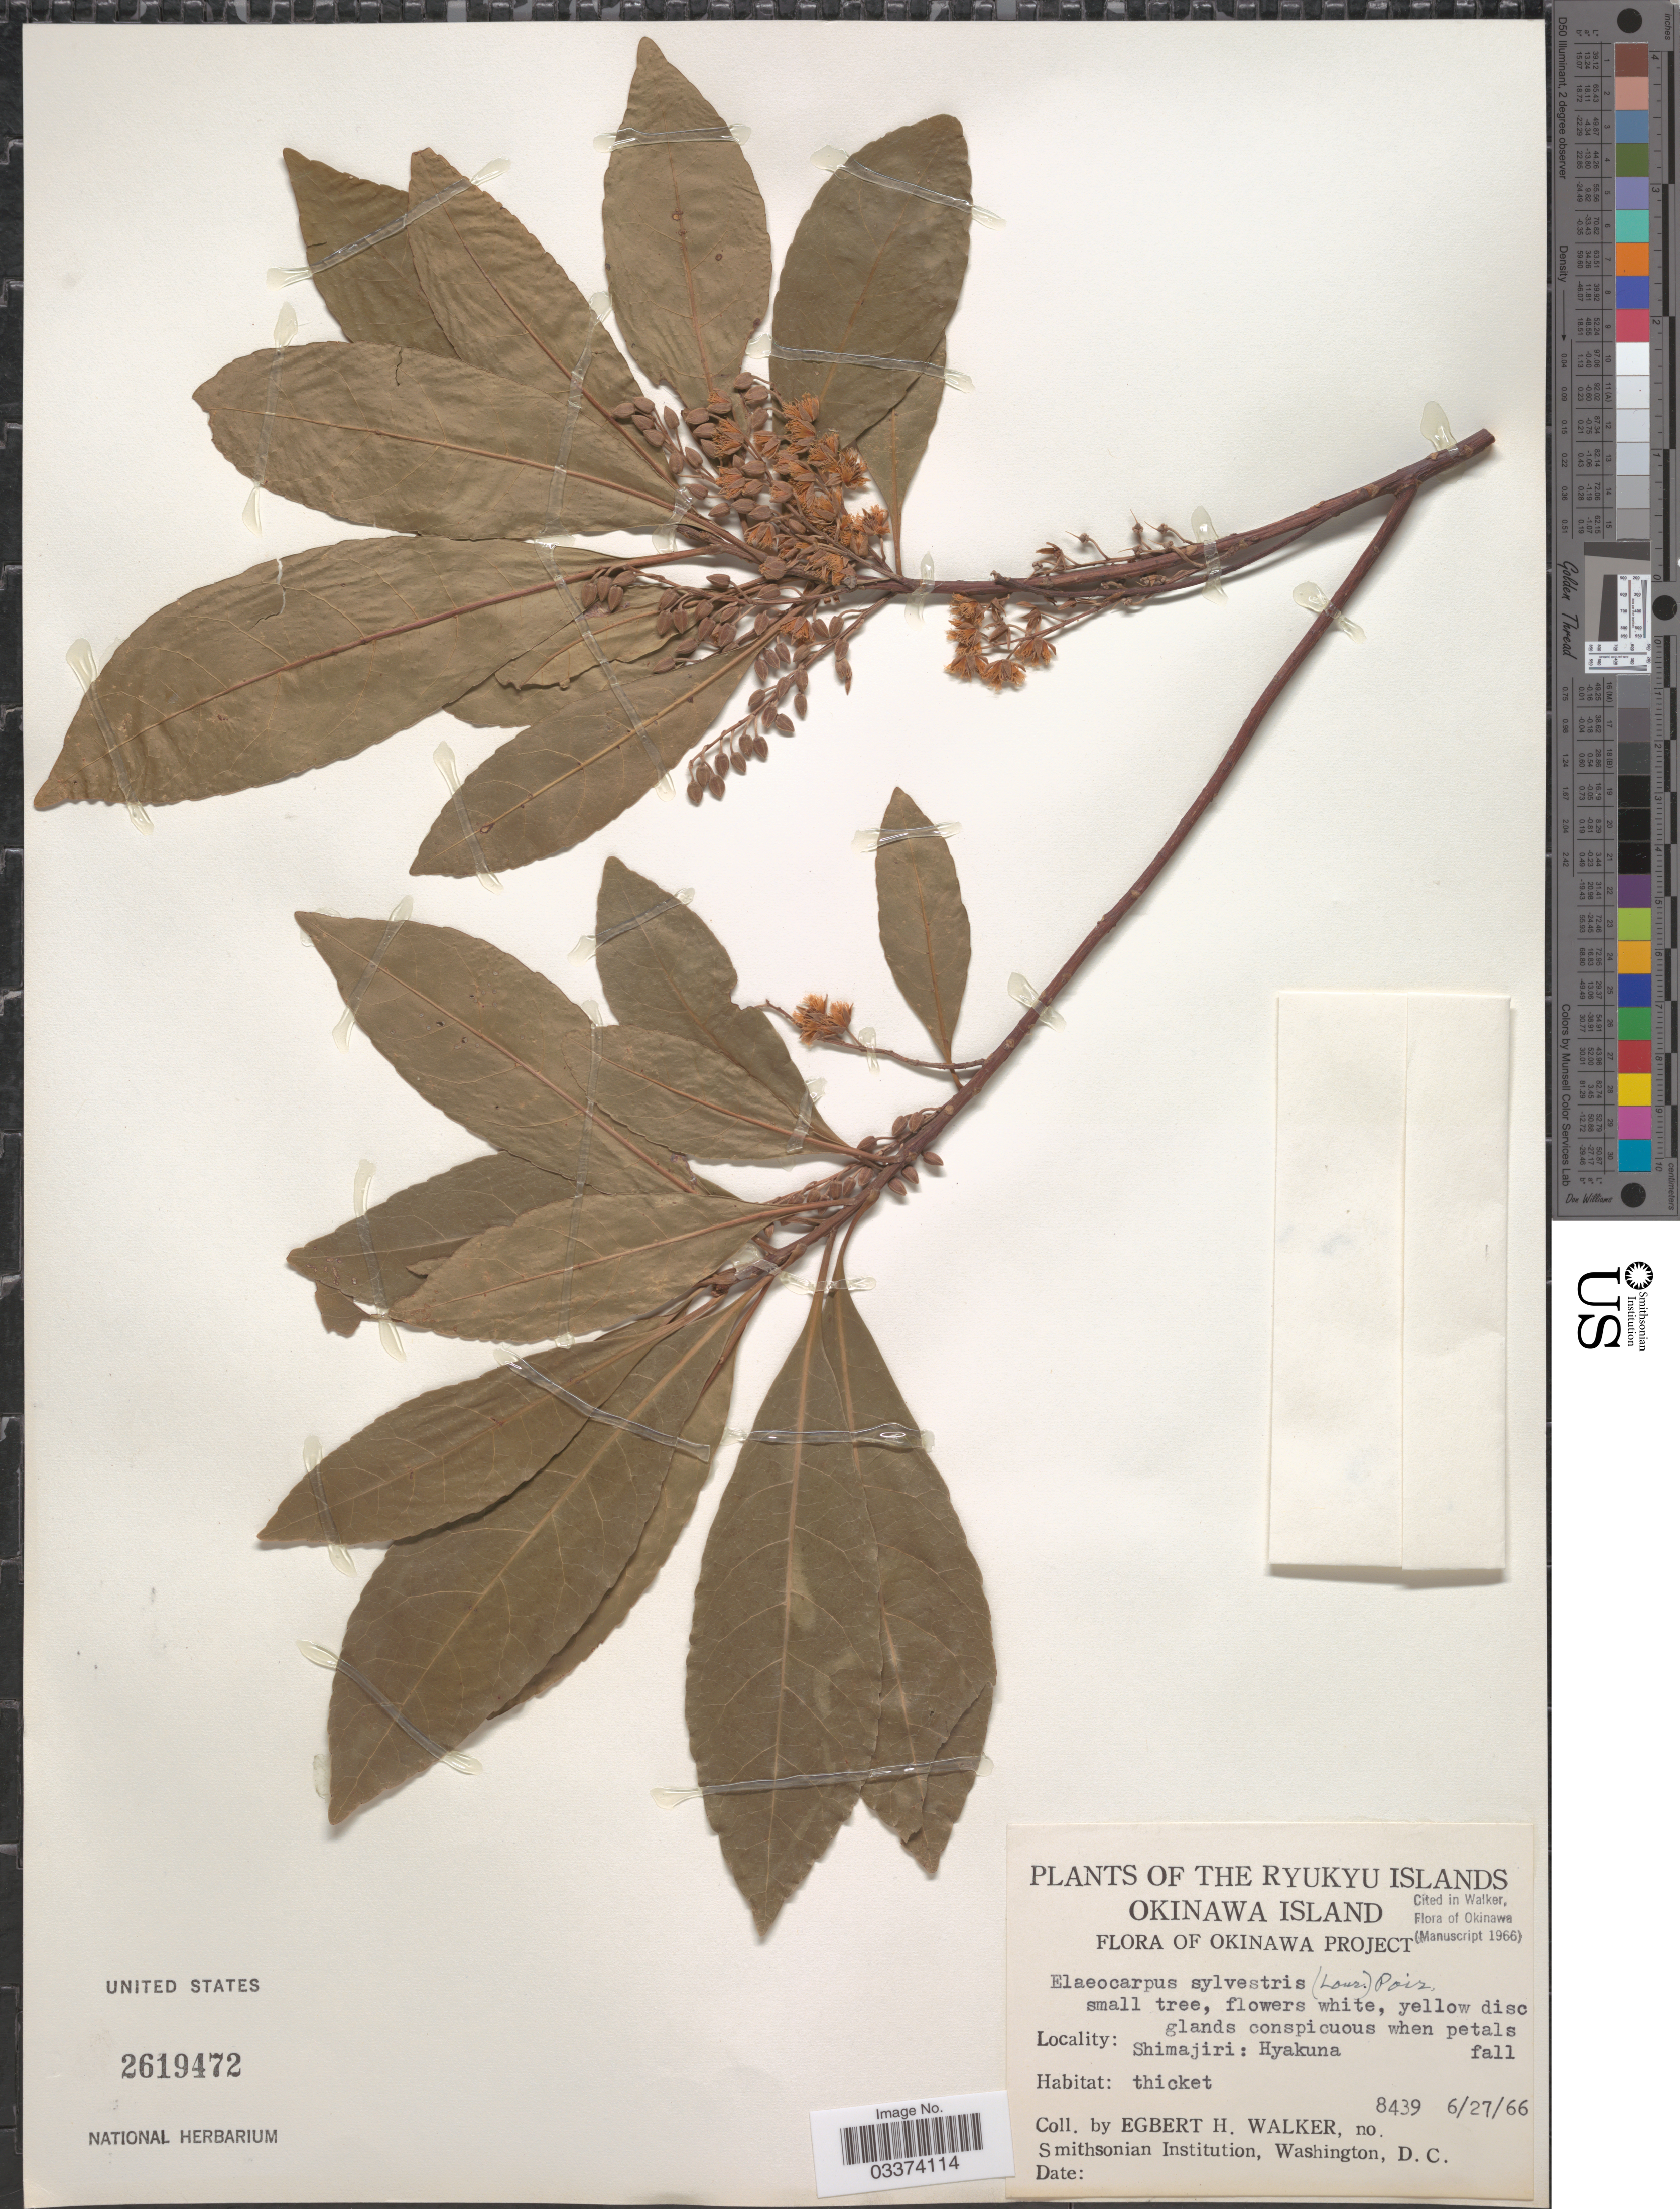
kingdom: Plantae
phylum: Tracheophyta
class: Magnoliopsida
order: Oxalidales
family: Elaeocarpaceae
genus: Elaeocarpus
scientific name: Elaeocarpus sylvestris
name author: (Lour.) Poir.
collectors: E. H. Walker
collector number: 8439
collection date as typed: Transcribed d/m/y: 27/6/66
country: Japan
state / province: Okinawa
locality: The Ryukyu Islands. Okinawa Island. Shimajiri: Hyakuna.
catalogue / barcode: US 2619472